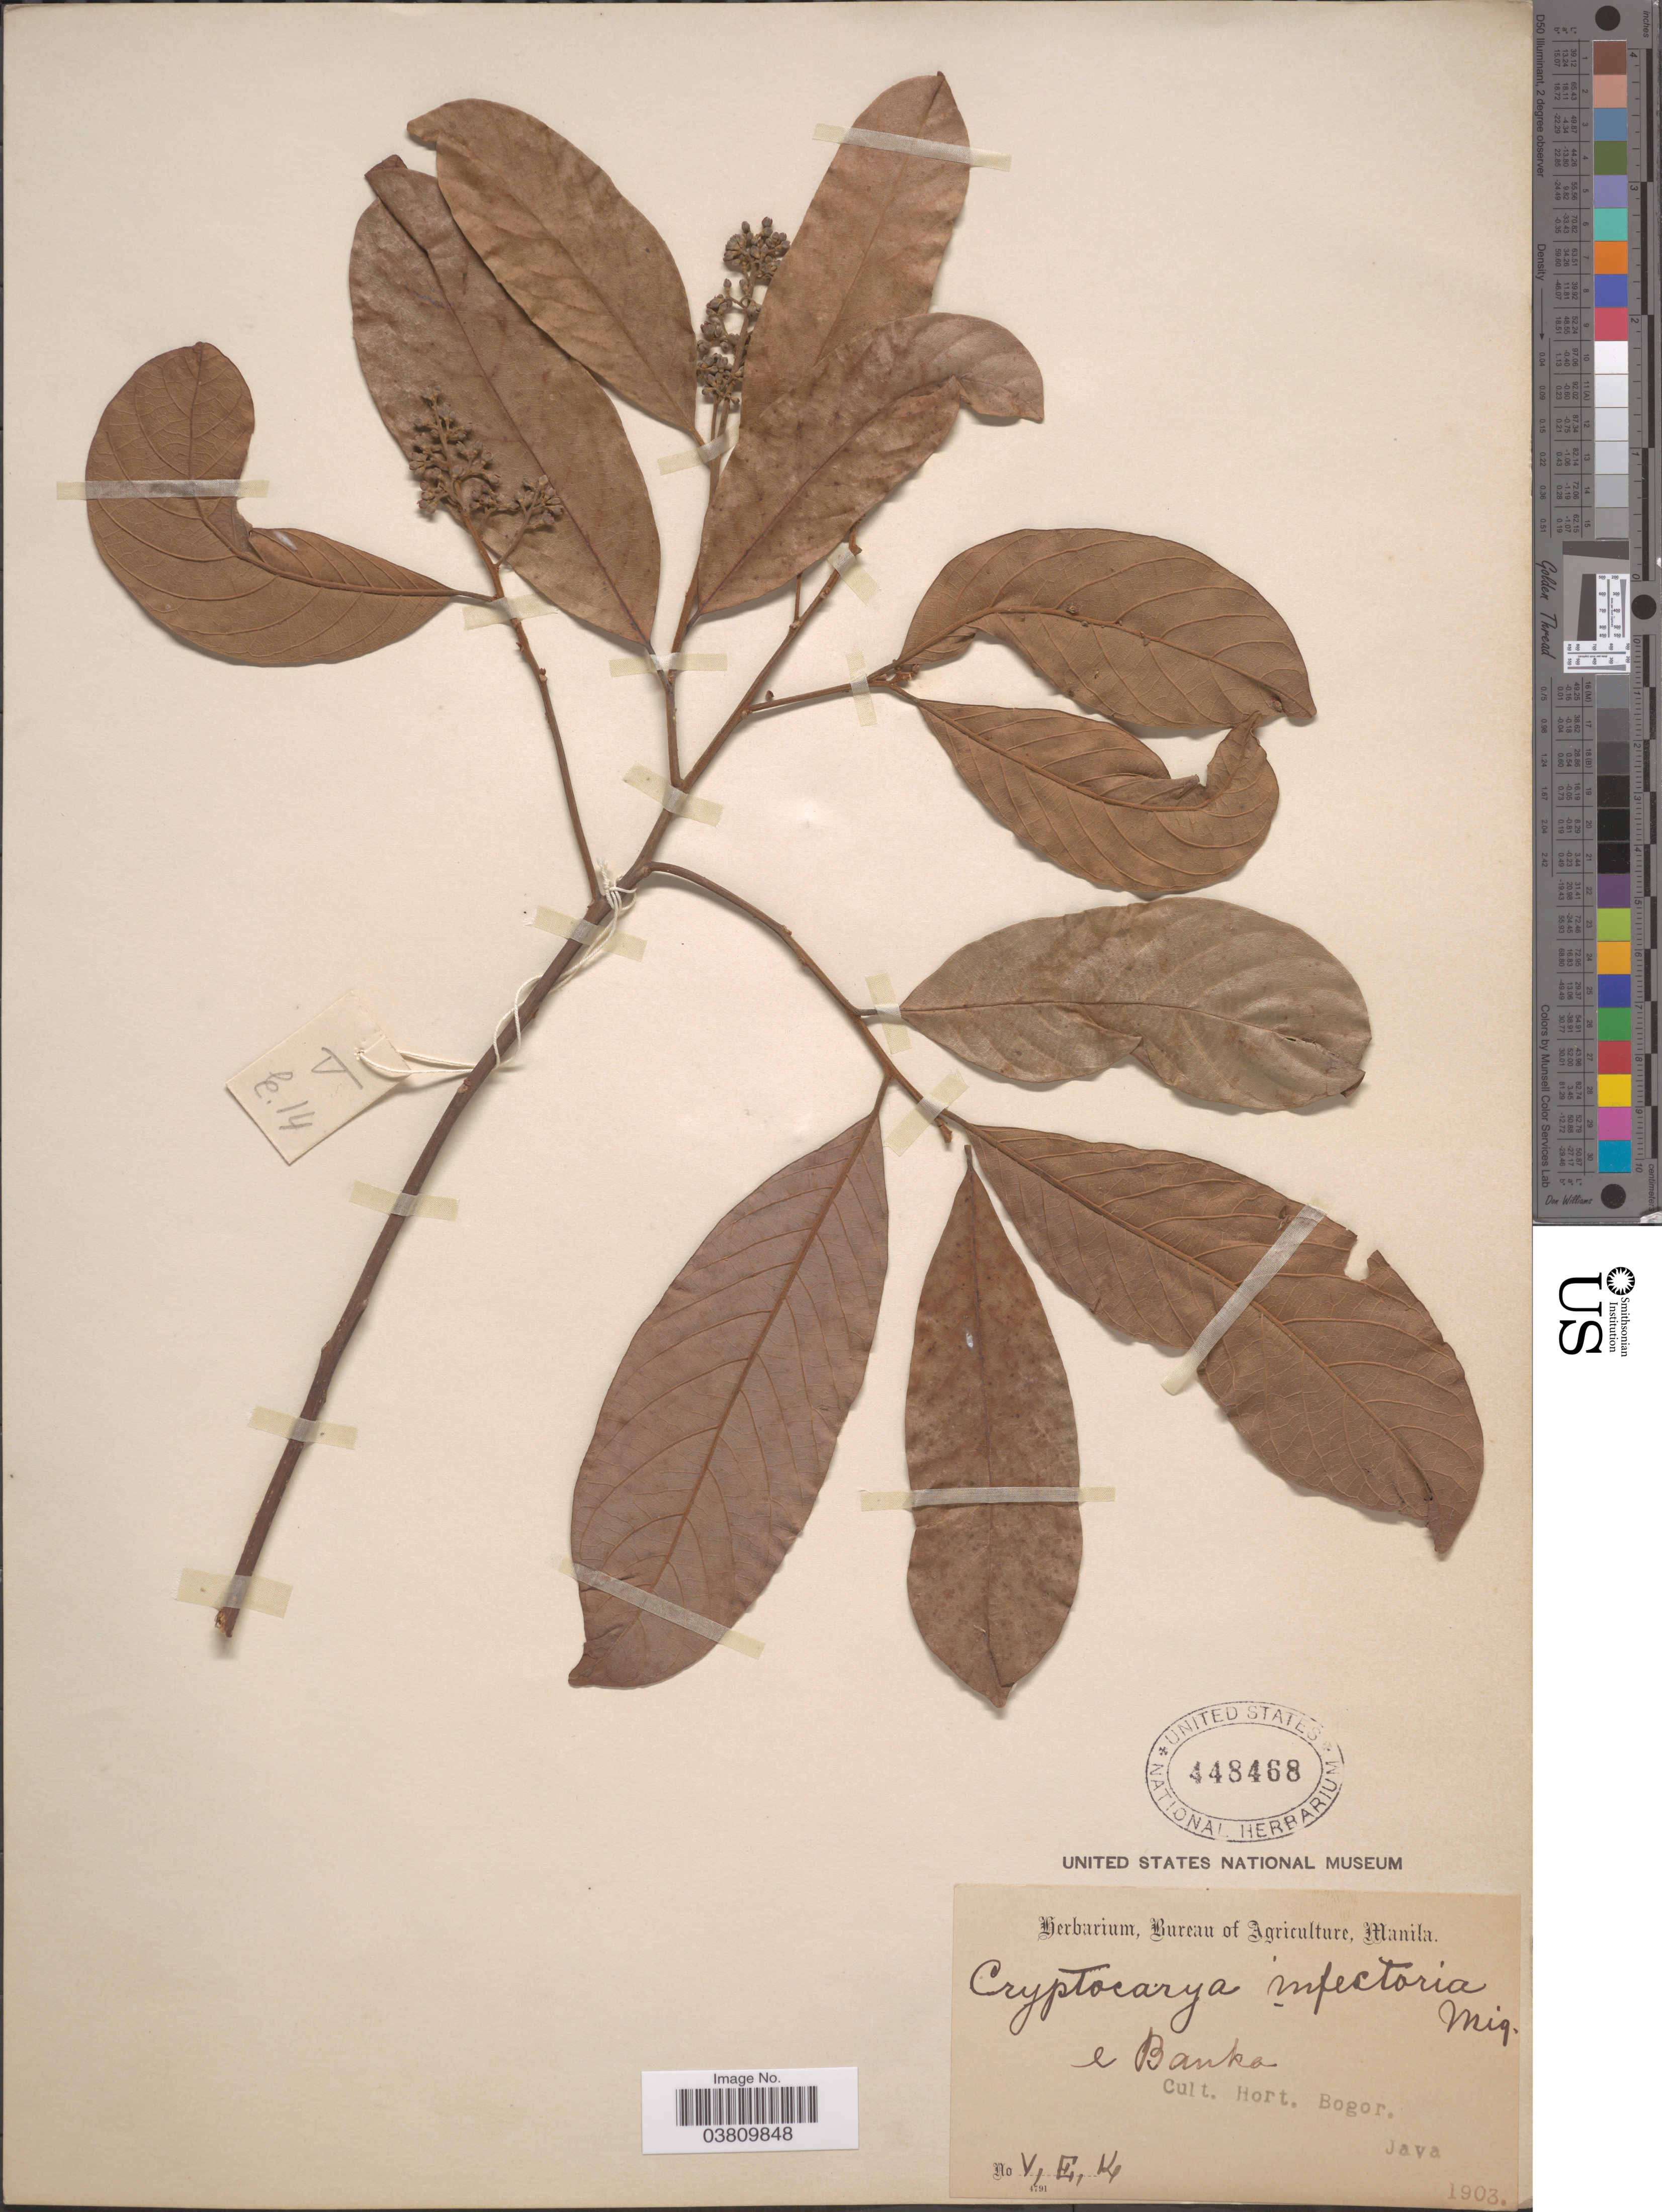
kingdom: Plantae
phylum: Tracheophyta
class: Magnoliopsida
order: Laurales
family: Lauraceae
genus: Cryptocarya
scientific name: Cryptocarya infectoria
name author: Miq.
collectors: ex Herb. Bur. Agric. Manila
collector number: V, E, K?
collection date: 1903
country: Indonesia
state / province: Java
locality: E Banka. Cult. Hort. Bogor. Java.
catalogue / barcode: US 448468